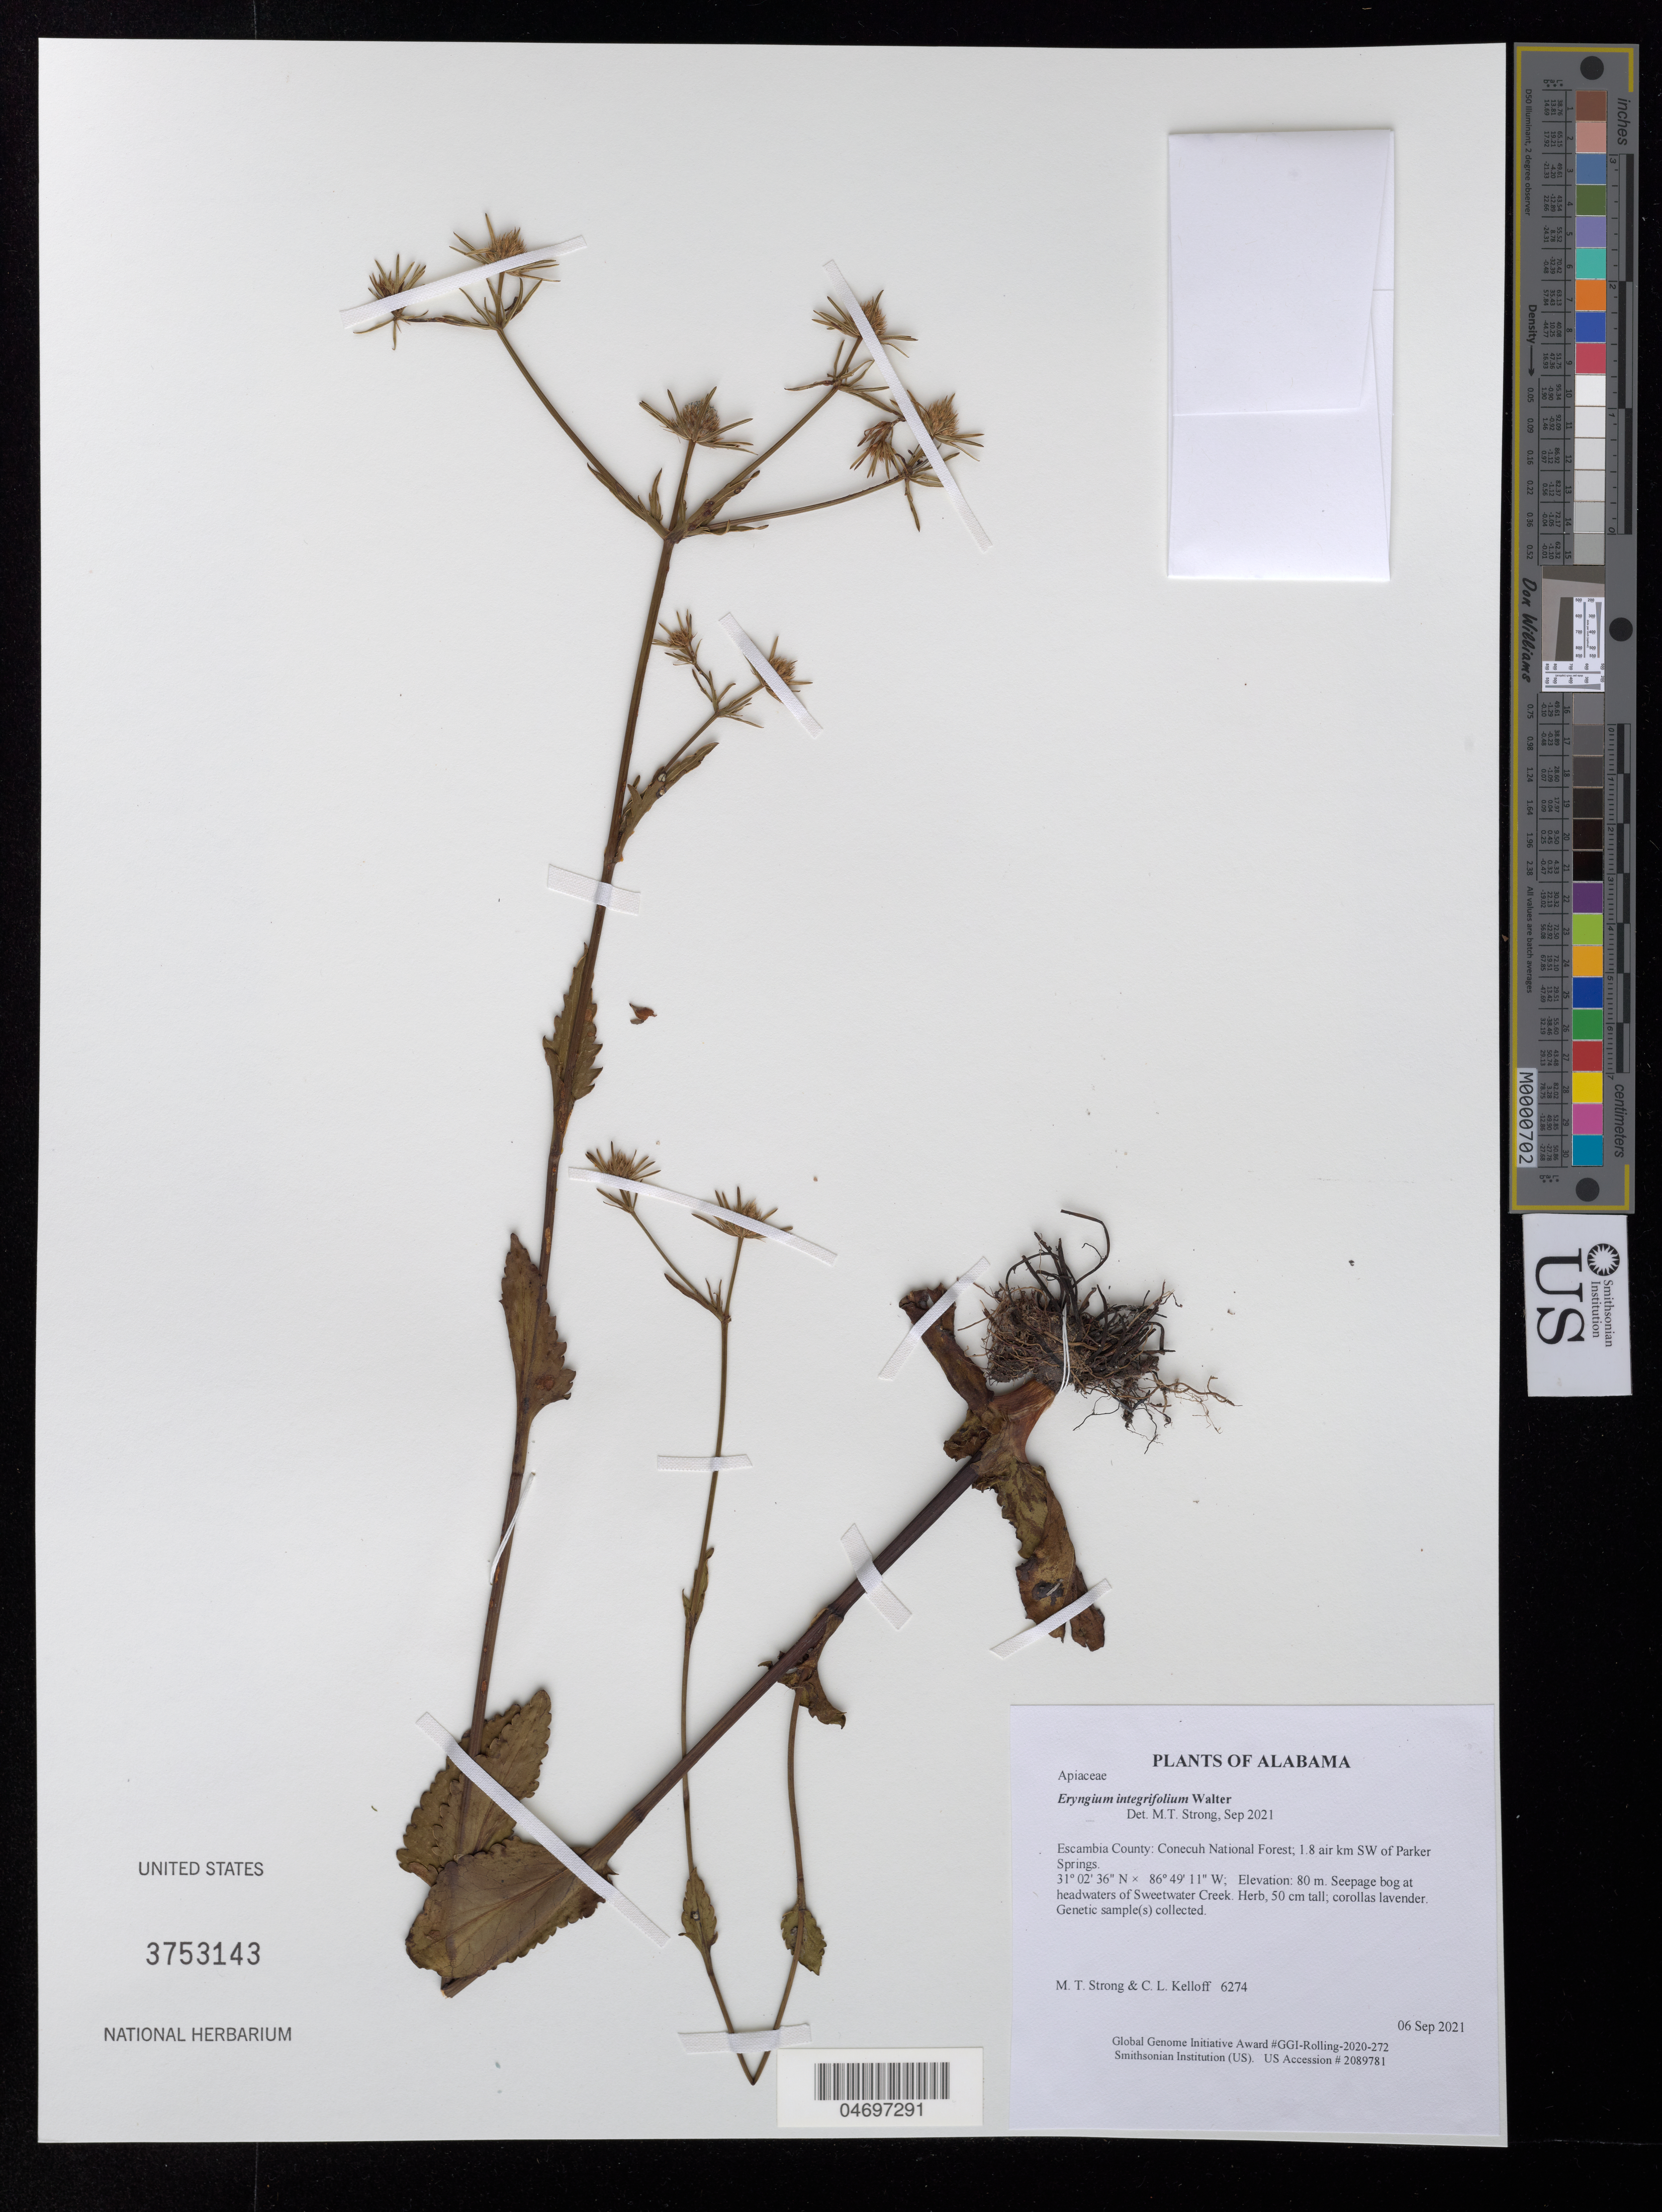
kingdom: Plantae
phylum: Tracheophyta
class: Magnoliopsida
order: Apiales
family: Apiaceae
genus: Eryngium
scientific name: Eryngium integrifolium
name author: Walter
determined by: Strong, Mark T.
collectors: M. T. Strong & C. L. Kelloff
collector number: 6274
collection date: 2021-09-06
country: United States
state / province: Alabama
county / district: Escambia County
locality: Conecuh National Forest; 1.8 air km SW of Parker Springs.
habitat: Seepage bog at headwaters of Sweetwater Creek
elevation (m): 80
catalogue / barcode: US 3753143